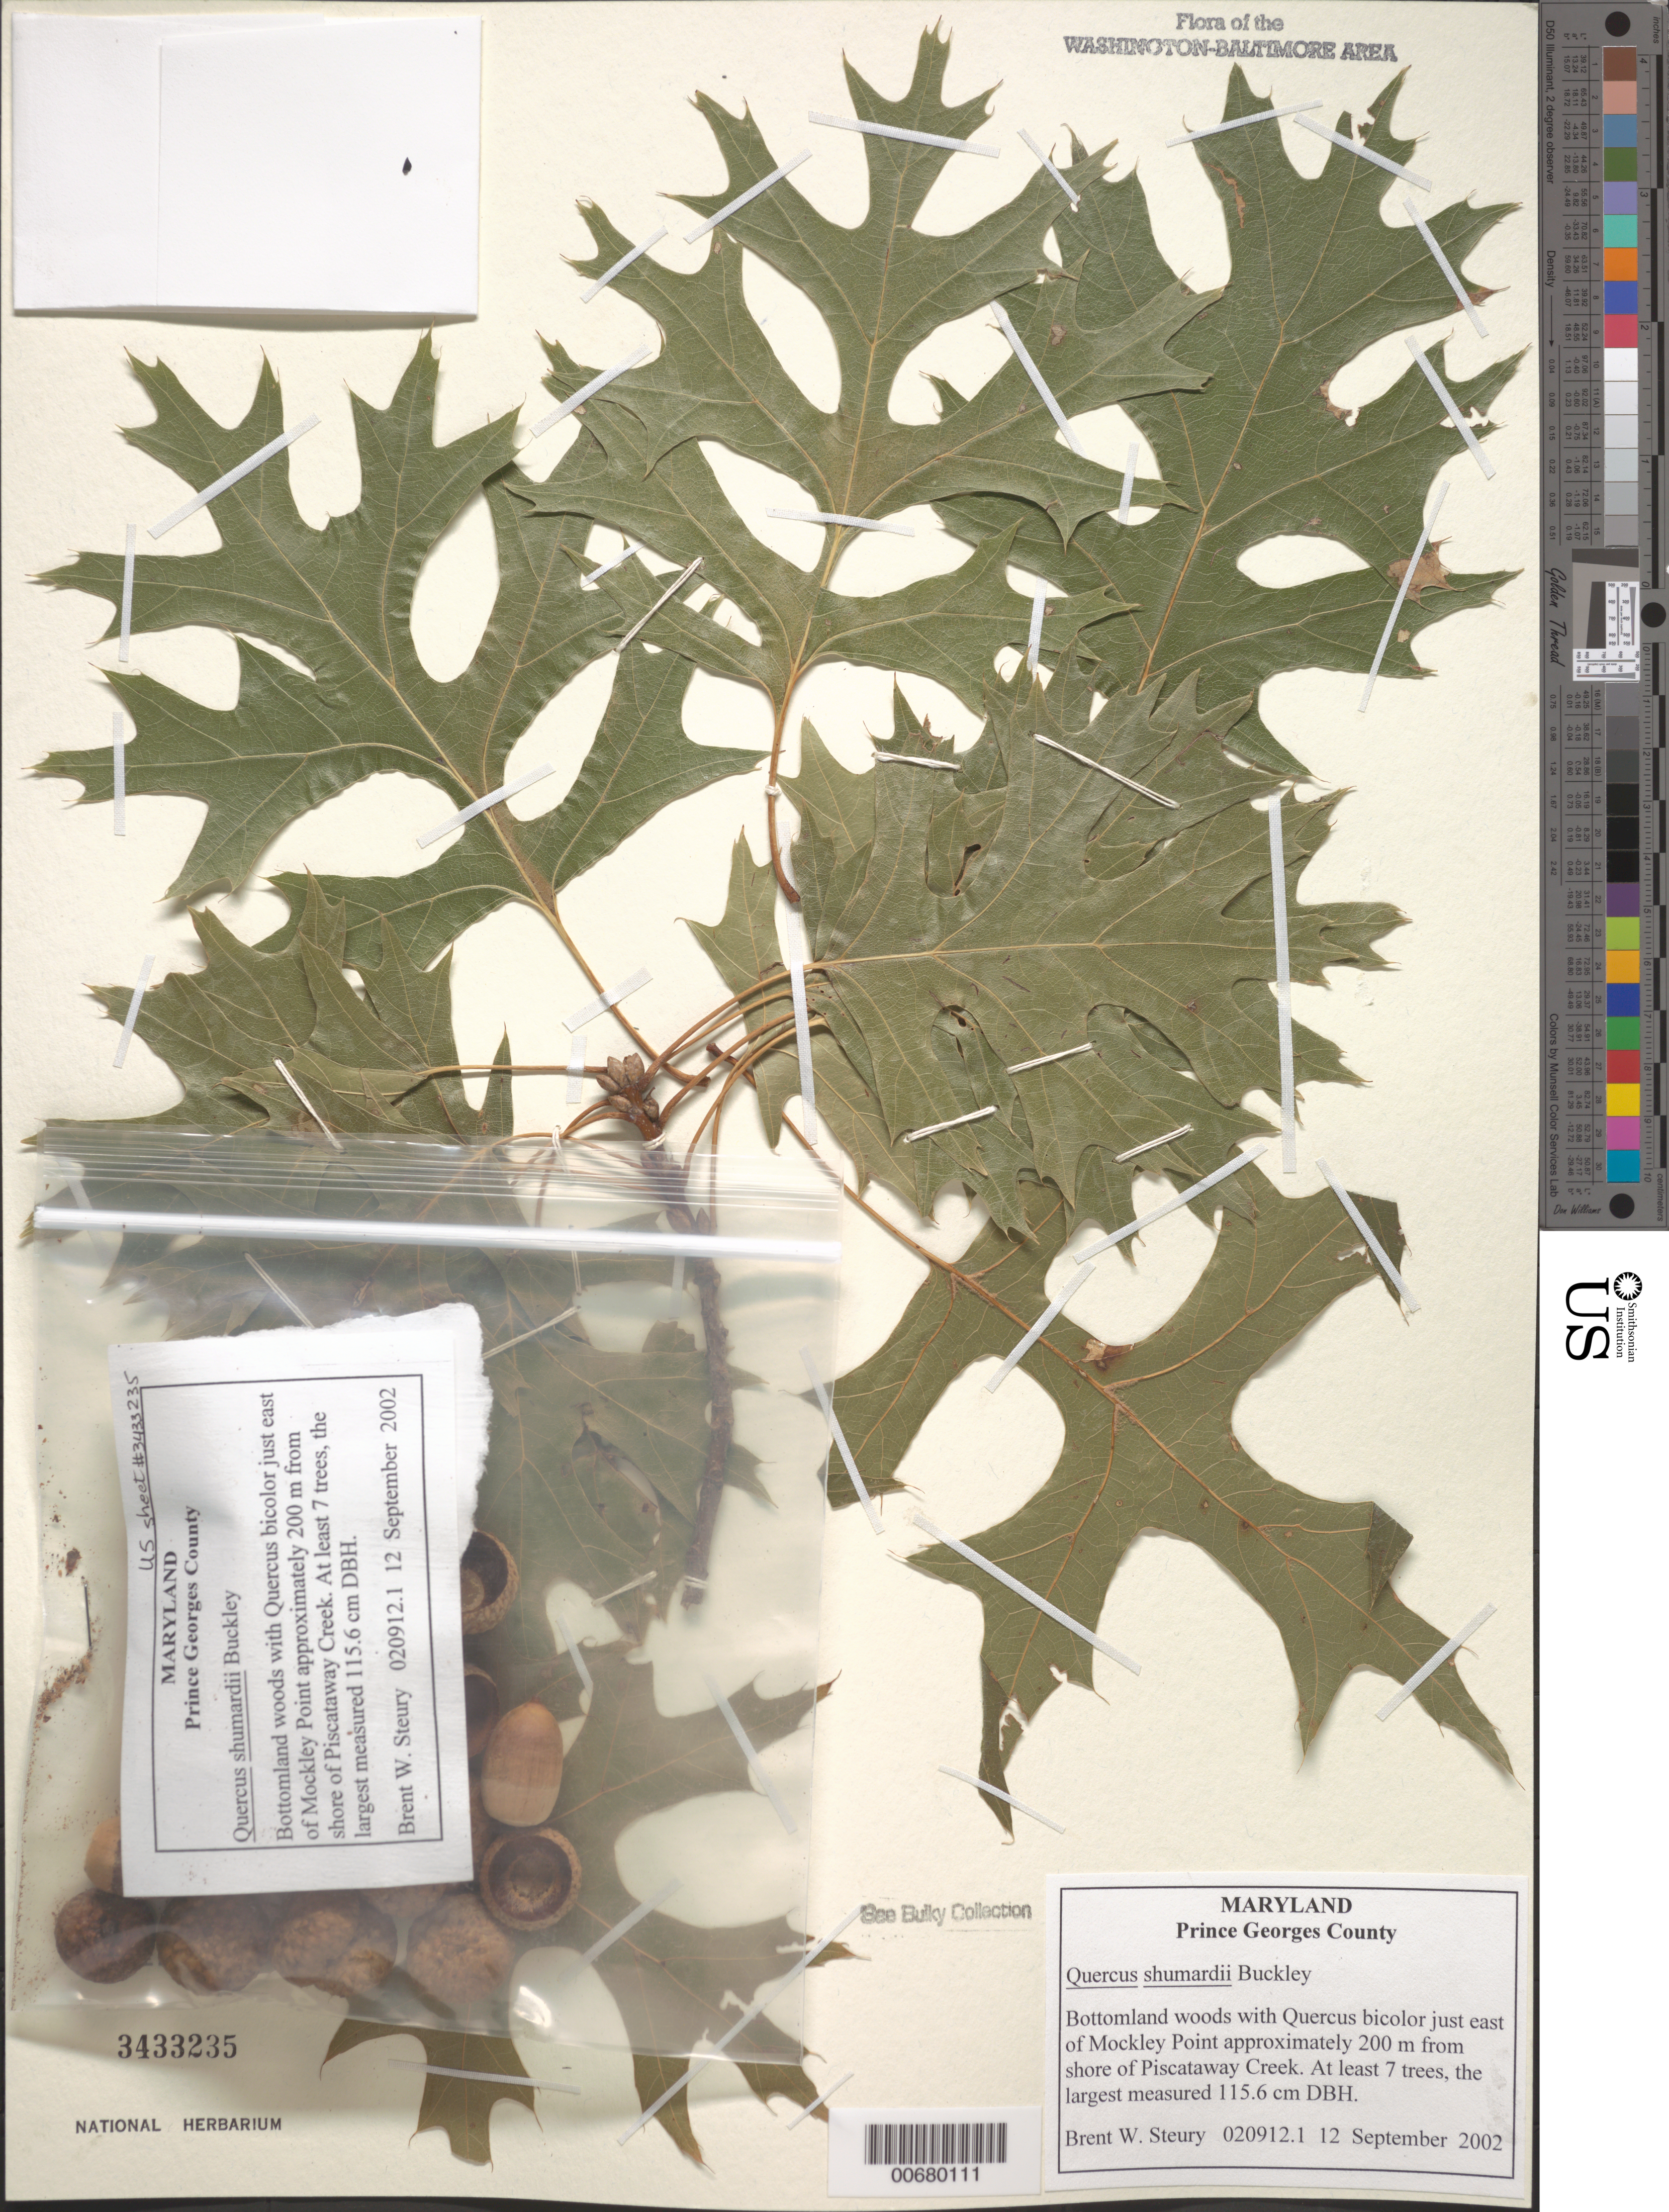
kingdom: Plantae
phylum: Tracheophyta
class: Magnoliopsida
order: Fagales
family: Fagaceae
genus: Quercus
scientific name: Quercus shumardii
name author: Buckley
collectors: B. Steury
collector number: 020912.1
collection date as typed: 12 September 2002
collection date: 2002-09-12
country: United States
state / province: Maryland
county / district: Prince George's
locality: Just east of Mockley Point approximately 200 m from shore of Piscataway Creek.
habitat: Bottomland woods with Quercus bicolor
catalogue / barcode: US 3433235